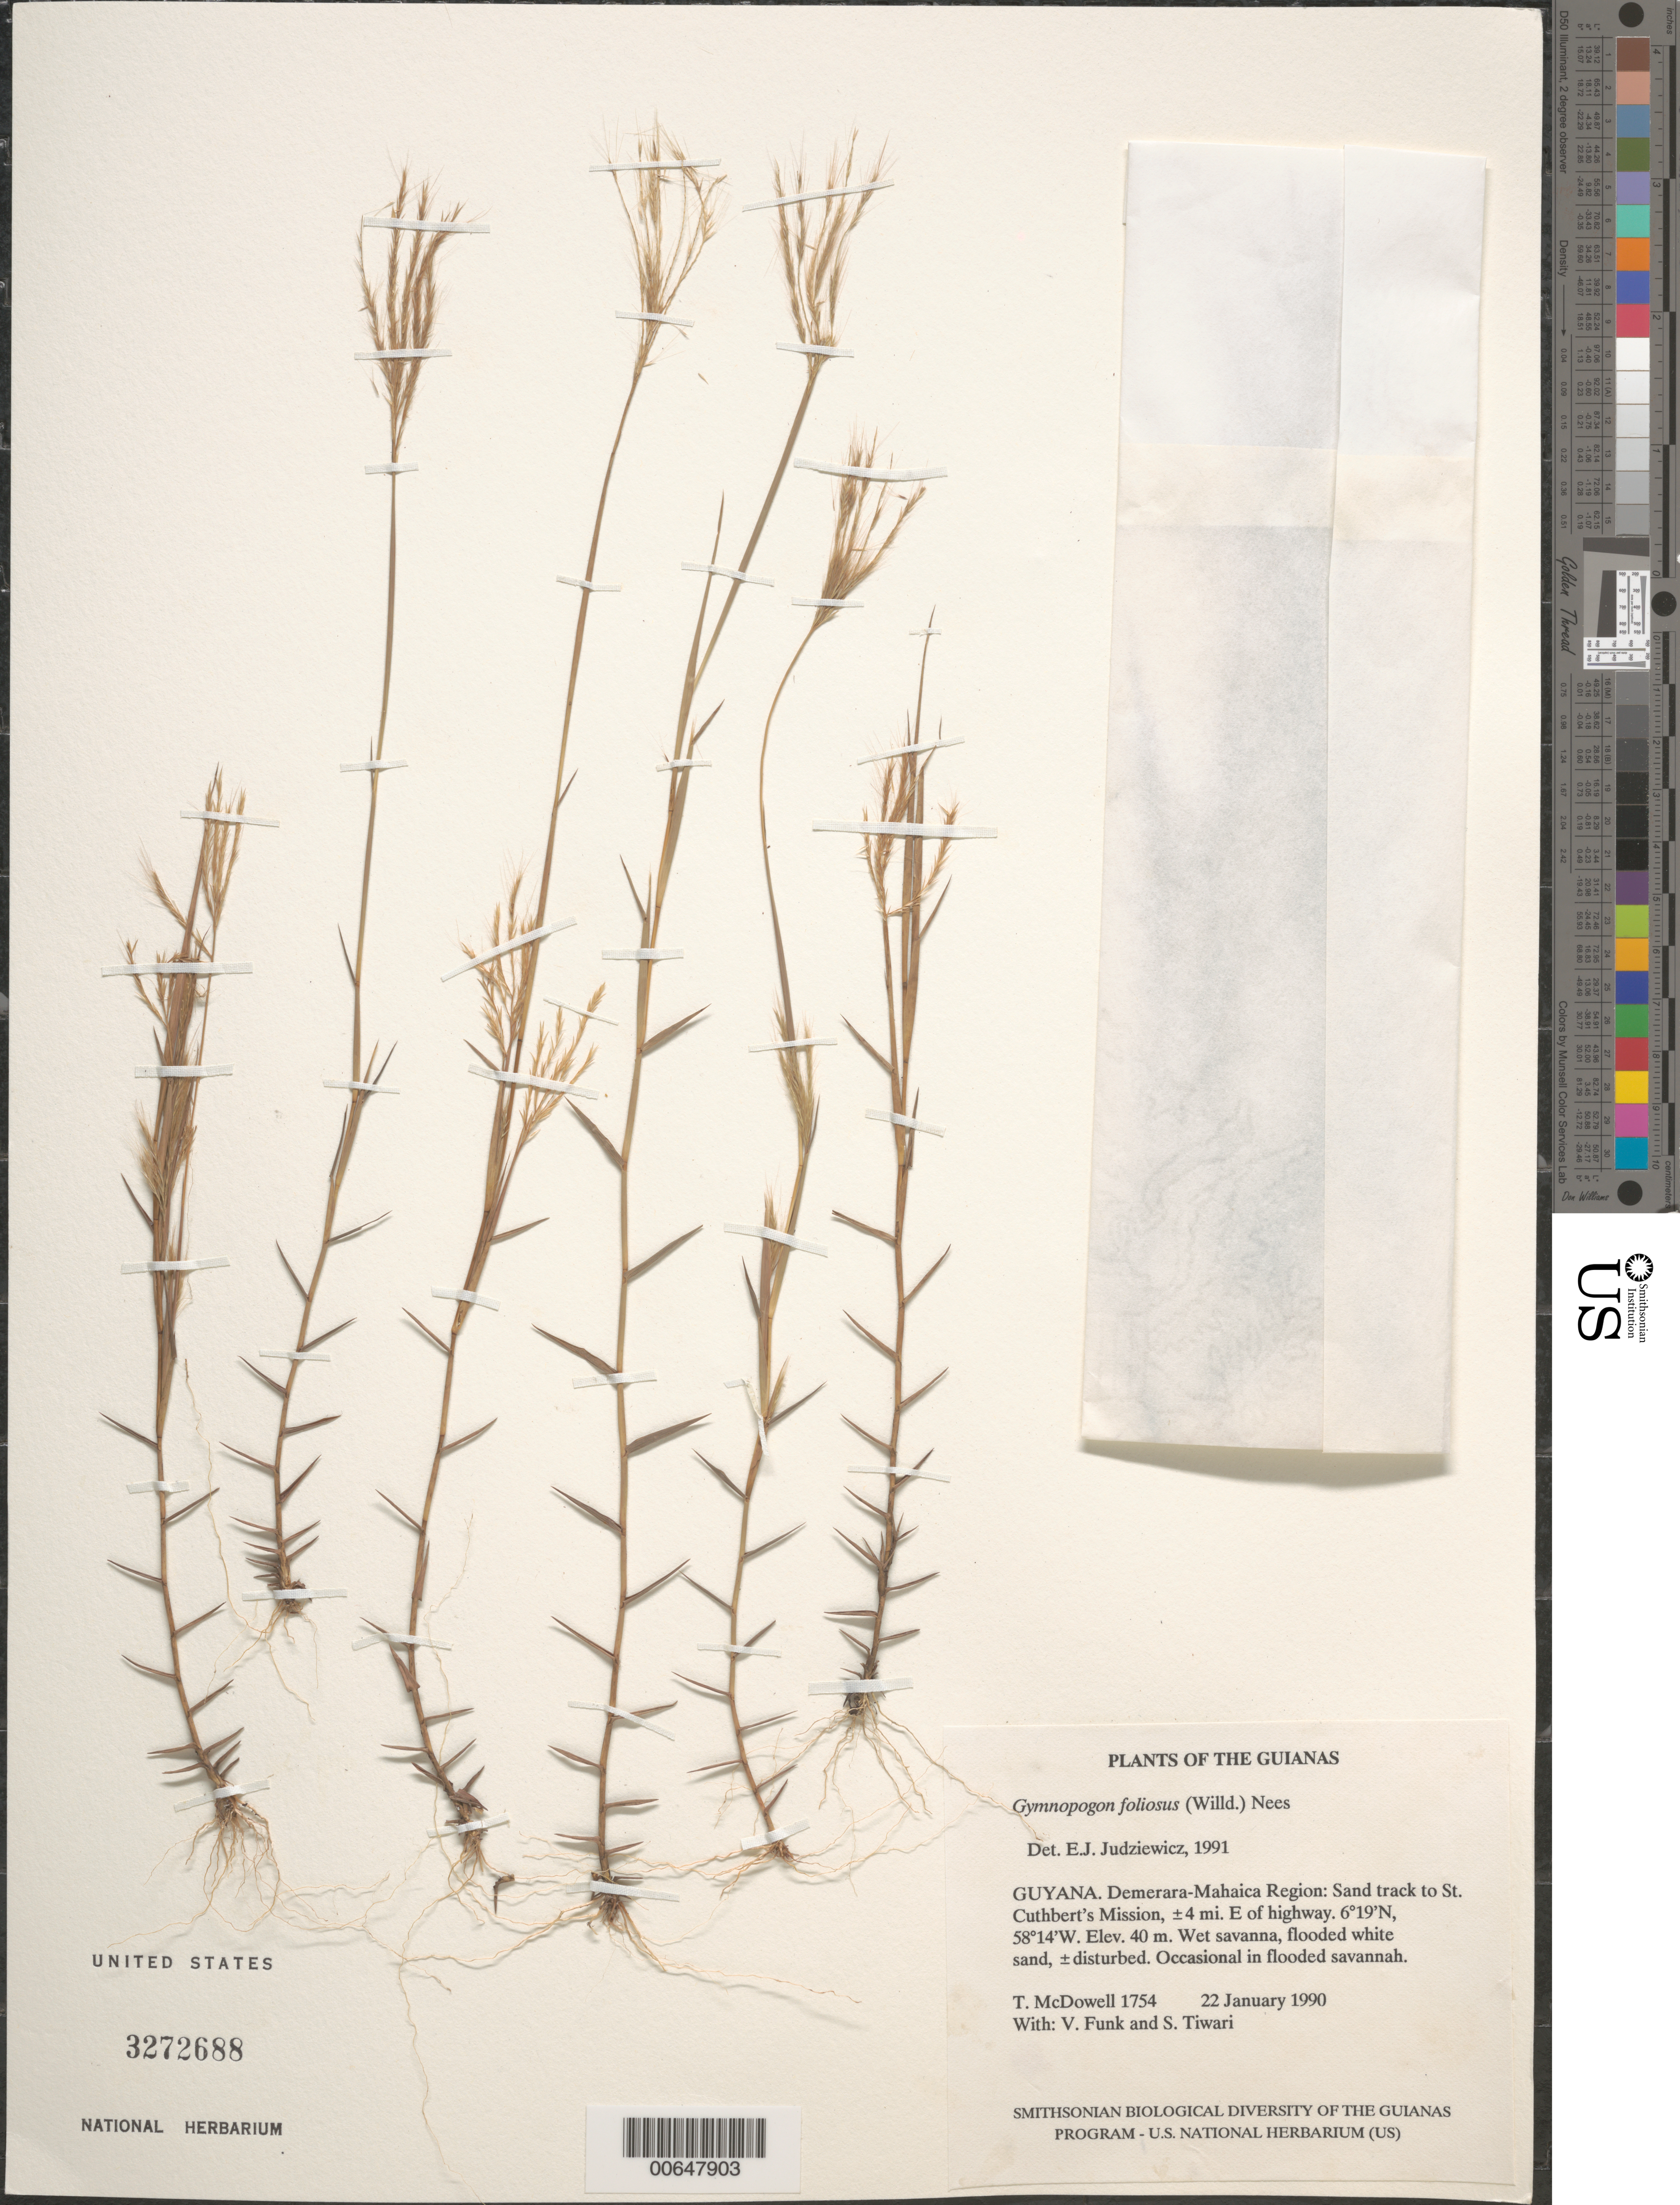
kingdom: Plantae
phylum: Tracheophyta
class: Liliopsida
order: Poales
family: Poaceae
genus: Gymnopogon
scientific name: Gymnopogon foliosus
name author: (Willd.) Nees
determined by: Judziewicz, E. J.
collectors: T. McDowell, V. Funk & S. Tiwari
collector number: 1754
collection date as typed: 22 January 1990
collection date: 1990-01-22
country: Guyana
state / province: Demerara-Mahaica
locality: Sand track to St. Cuthbert's Mission, ±4 miles East of highway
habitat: Wet savanna, flooded white sand, ±disturbed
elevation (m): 40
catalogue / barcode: US 3272688